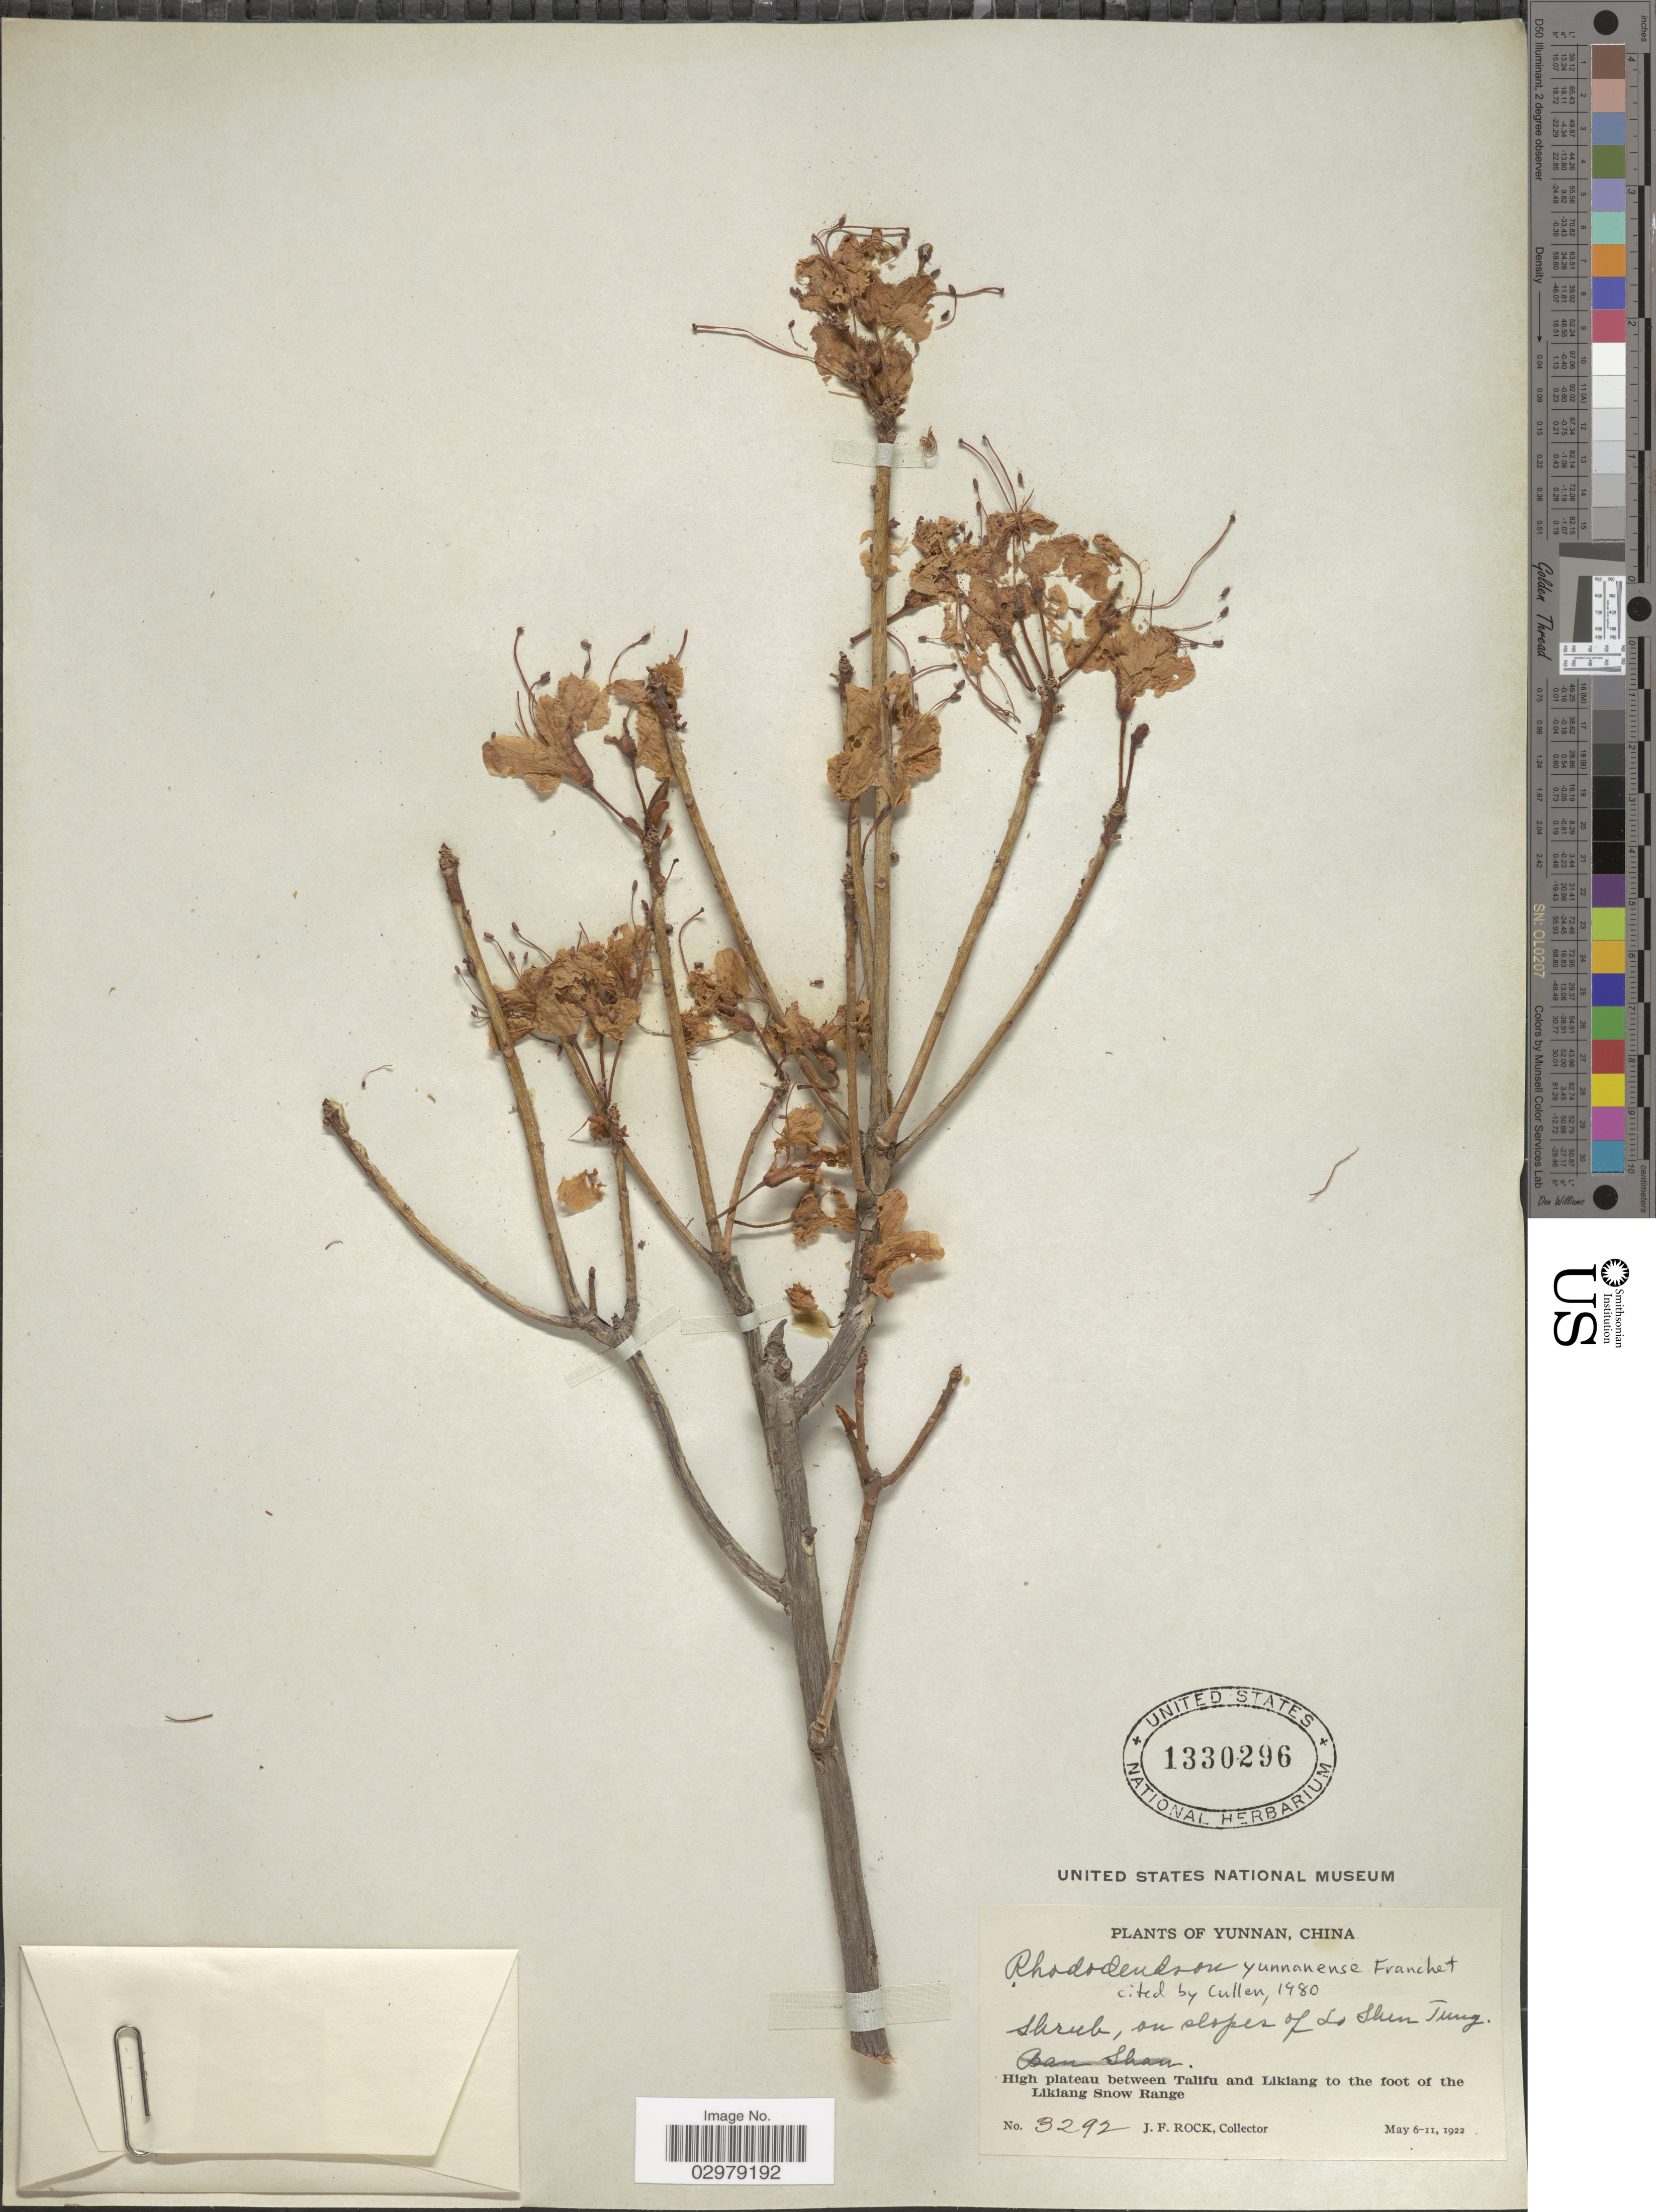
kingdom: Plantae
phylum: Tracheophyta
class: Magnoliopsida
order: Ericales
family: Ericaceae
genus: Rhododendron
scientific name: Rhododendron yunnanense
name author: Franch.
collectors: J. Rock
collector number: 3292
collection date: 1922-05-06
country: China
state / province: Yunnan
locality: On slopes of Lo Shen Tung. High plateau between Talifu and Likiang to the foot of the Likiang Snow Range.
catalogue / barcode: US 1330296